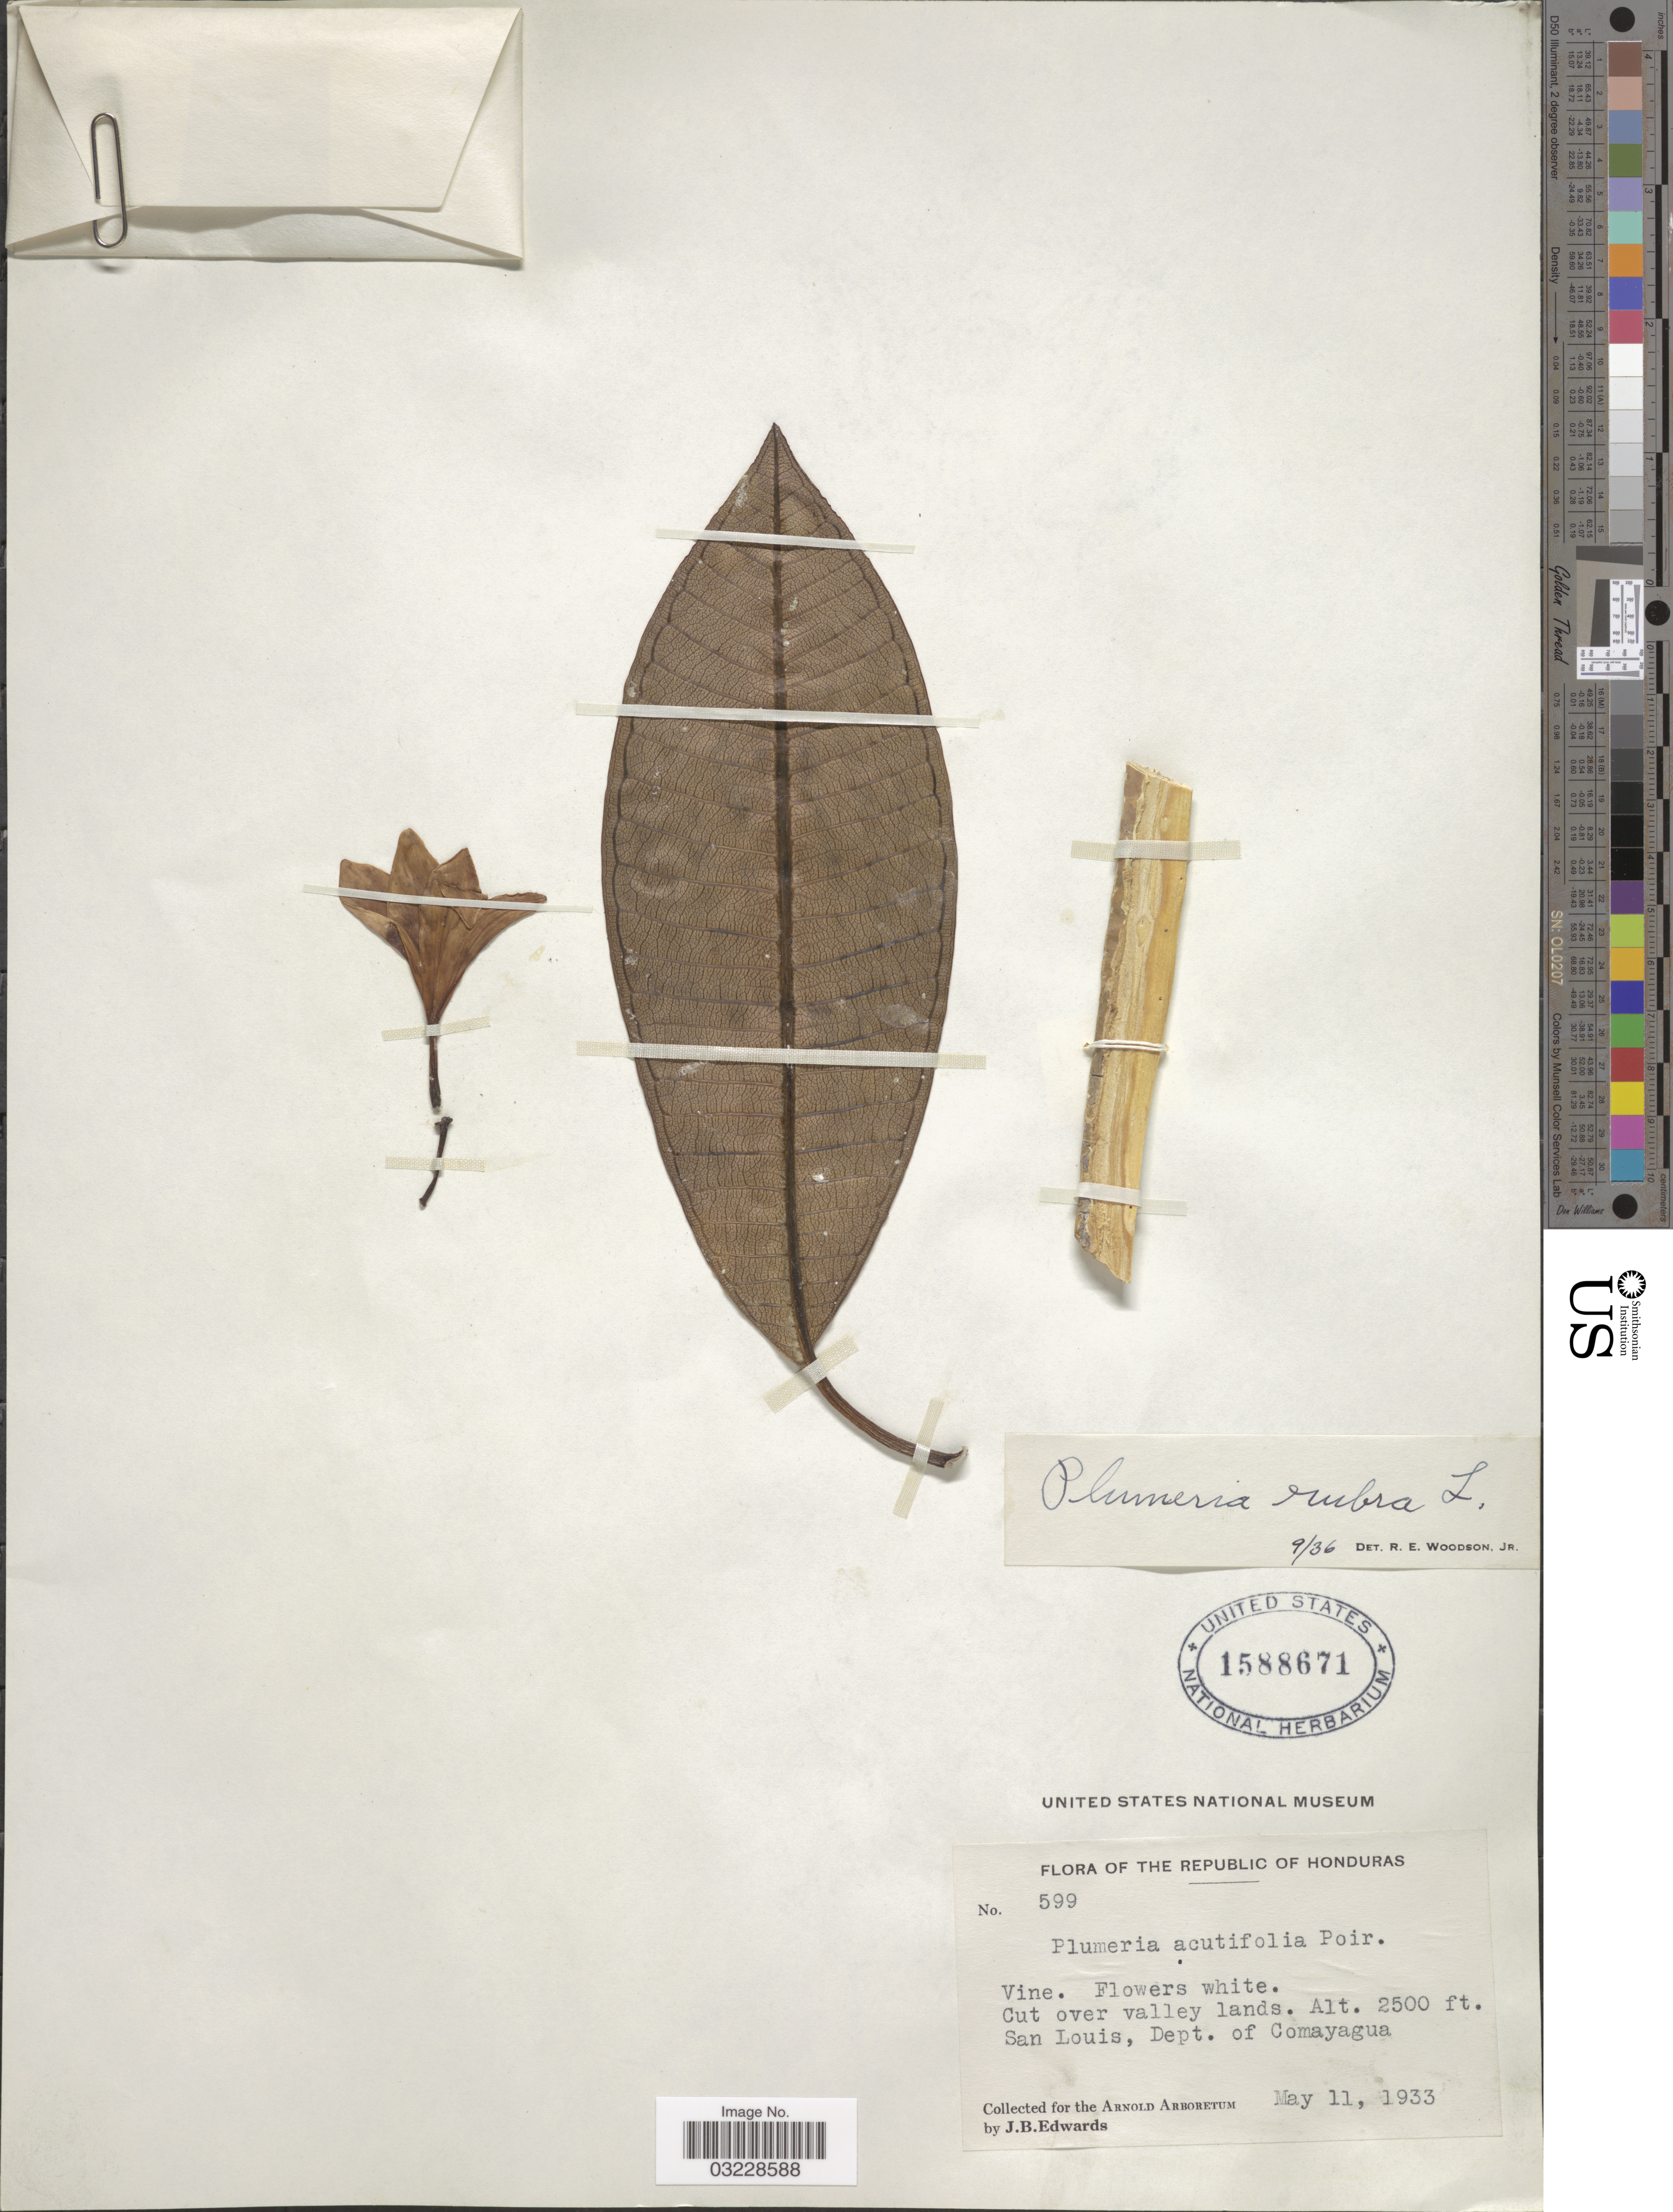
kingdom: Plantae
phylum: Tracheophyta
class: Magnoliopsida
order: Gentianales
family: Apocynaceae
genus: Plumeria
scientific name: Plumeria rubra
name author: L.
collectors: J. B. Edwards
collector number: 599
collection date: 1933-05-11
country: Honduras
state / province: Comayagua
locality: Cut over valley lands, San Louis, Dept. Comayagua, The Republic of Honduras.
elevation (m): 762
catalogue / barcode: US 1588671